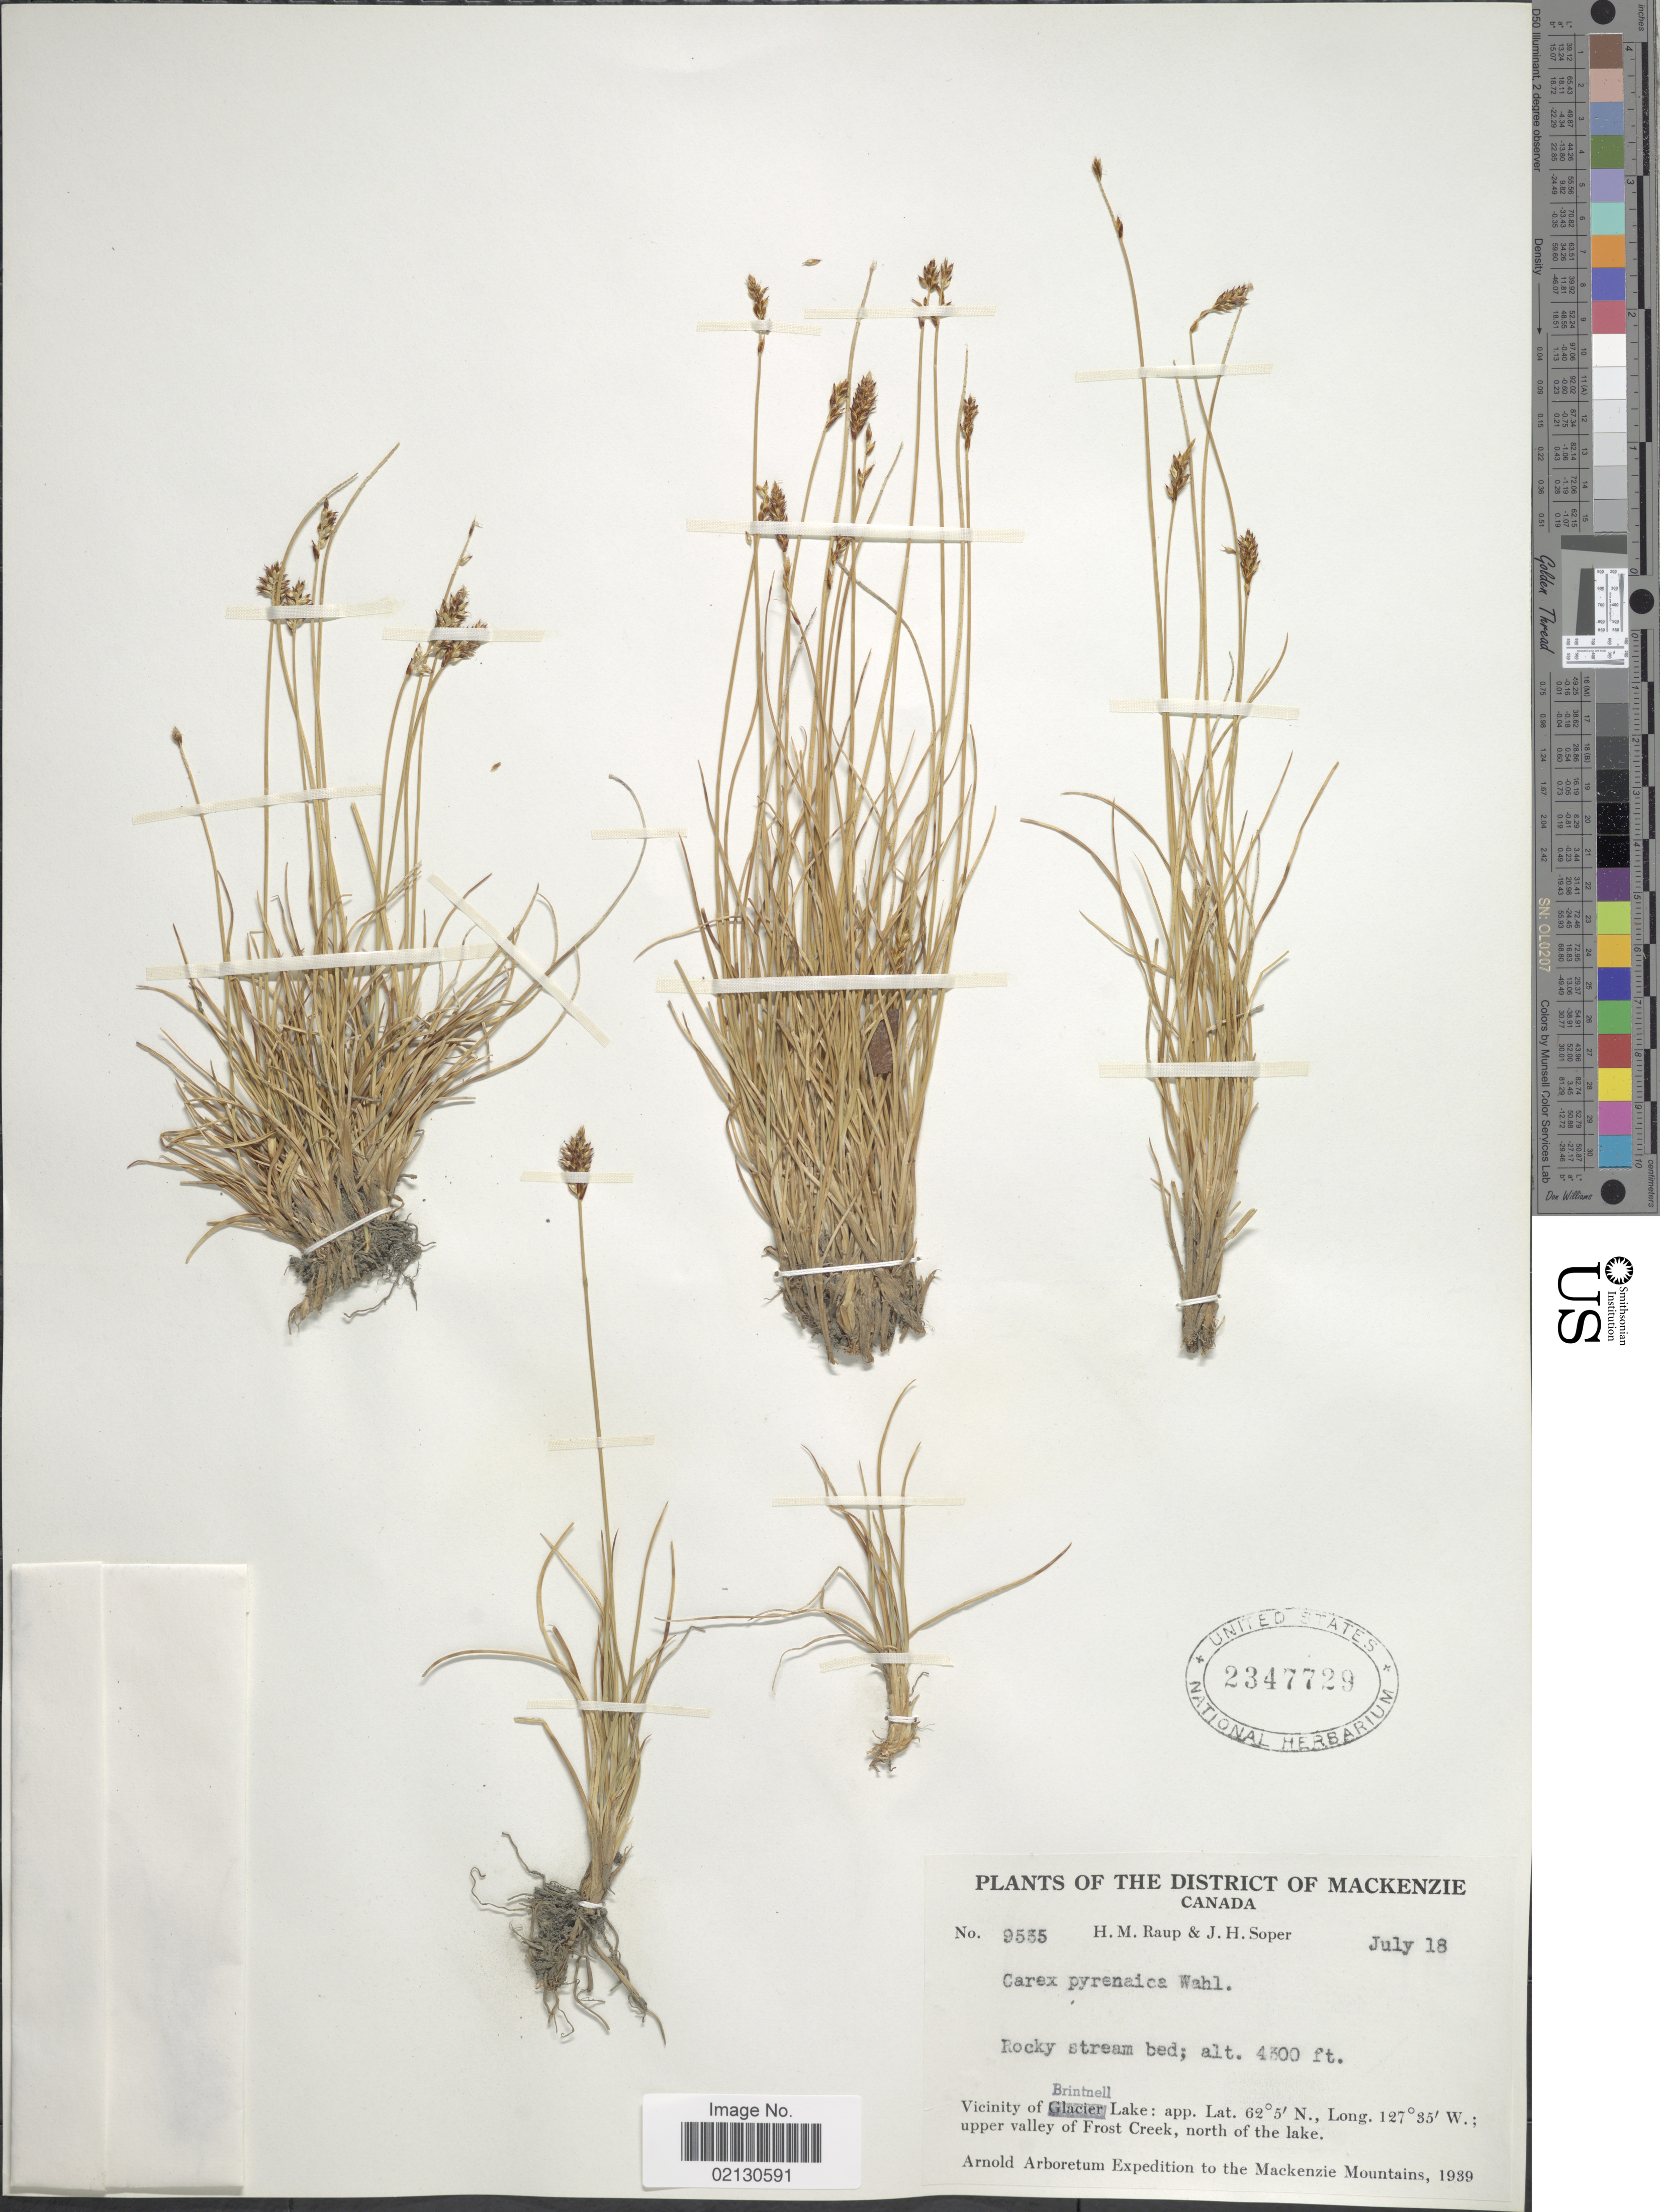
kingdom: Plantae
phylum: Tracheophyta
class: Liliopsida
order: Poales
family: Cyperaceae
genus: Carex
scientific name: Carex micropoda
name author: C.A. Mey.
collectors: H. Raup & J. H. Soper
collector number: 9535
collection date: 1939-07-18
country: Canada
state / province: British Columbia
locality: District of Mackenzie. Vicinity of Brintnell Lake. upper valley of Frost Creek, north of the lake. Mackenzie Mountains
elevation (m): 1311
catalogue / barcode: US 2347729